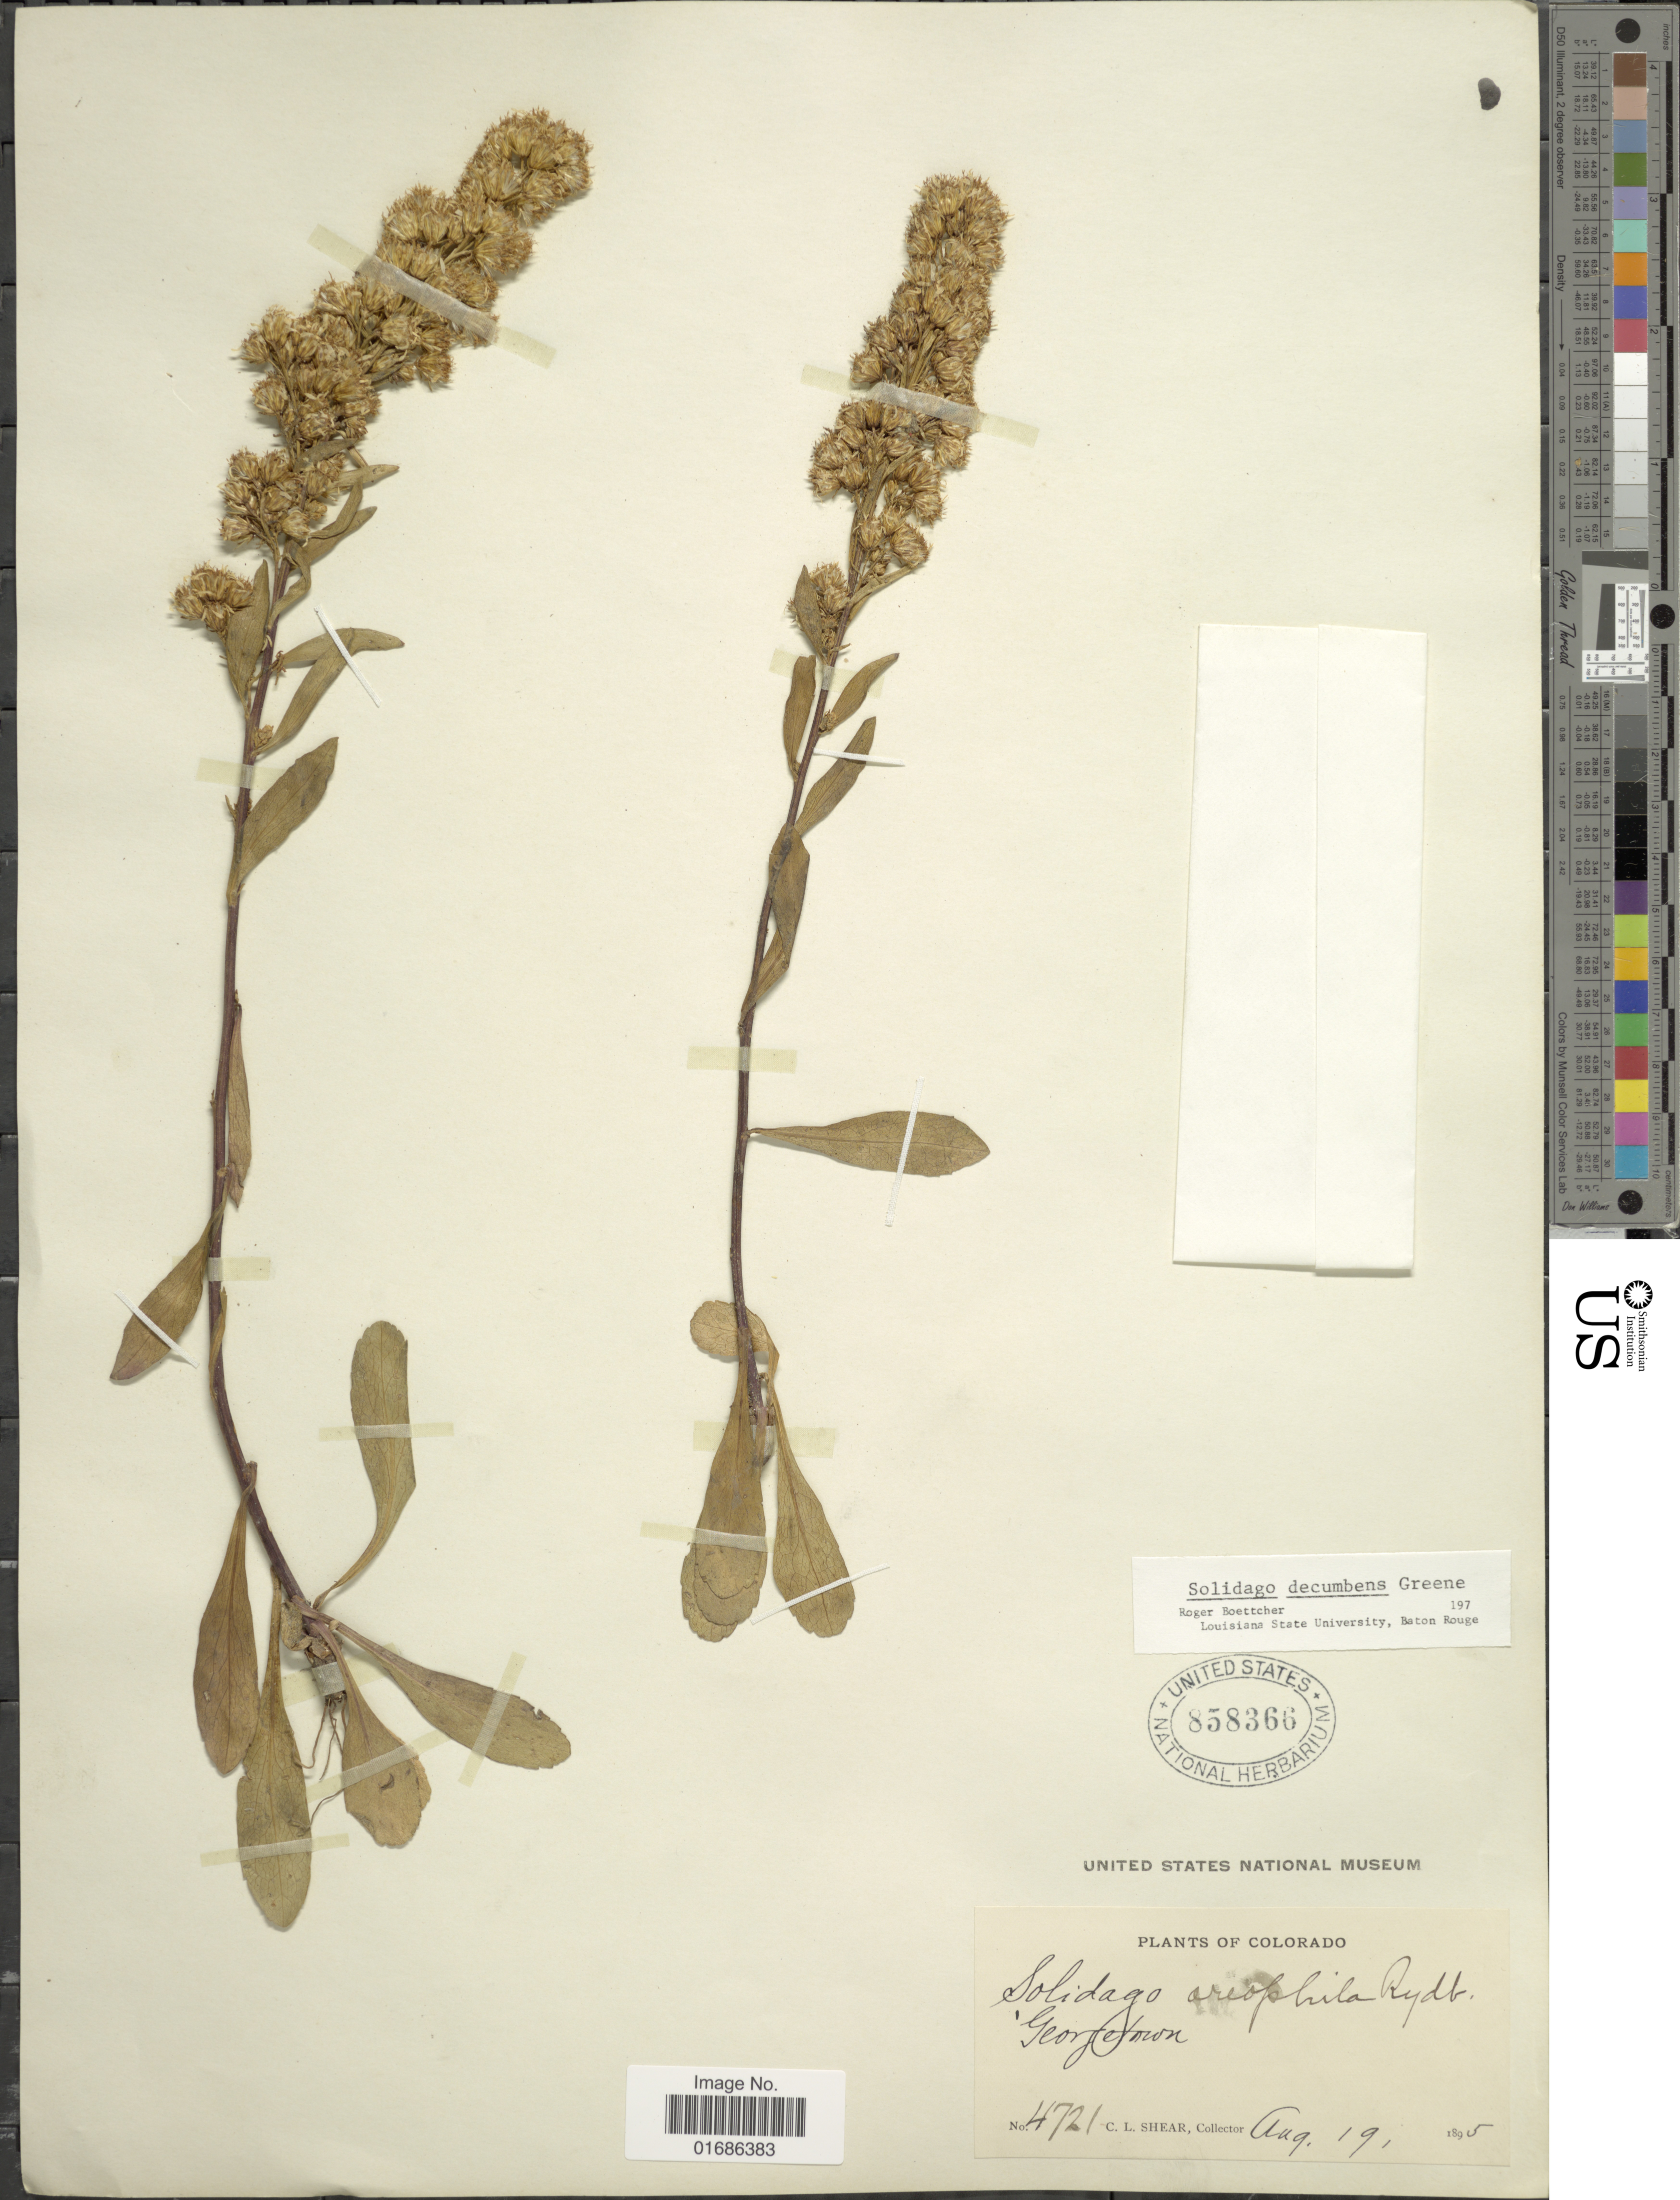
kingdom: Plantae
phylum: Tracheophyta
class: Magnoliopsida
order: Asterales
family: Asteraceae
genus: Solidago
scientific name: Solidago decumbens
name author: Greene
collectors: C. L. Shear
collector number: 4721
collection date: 1895-08-19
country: United States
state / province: Colorado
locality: Georgetown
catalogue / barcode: US 858366